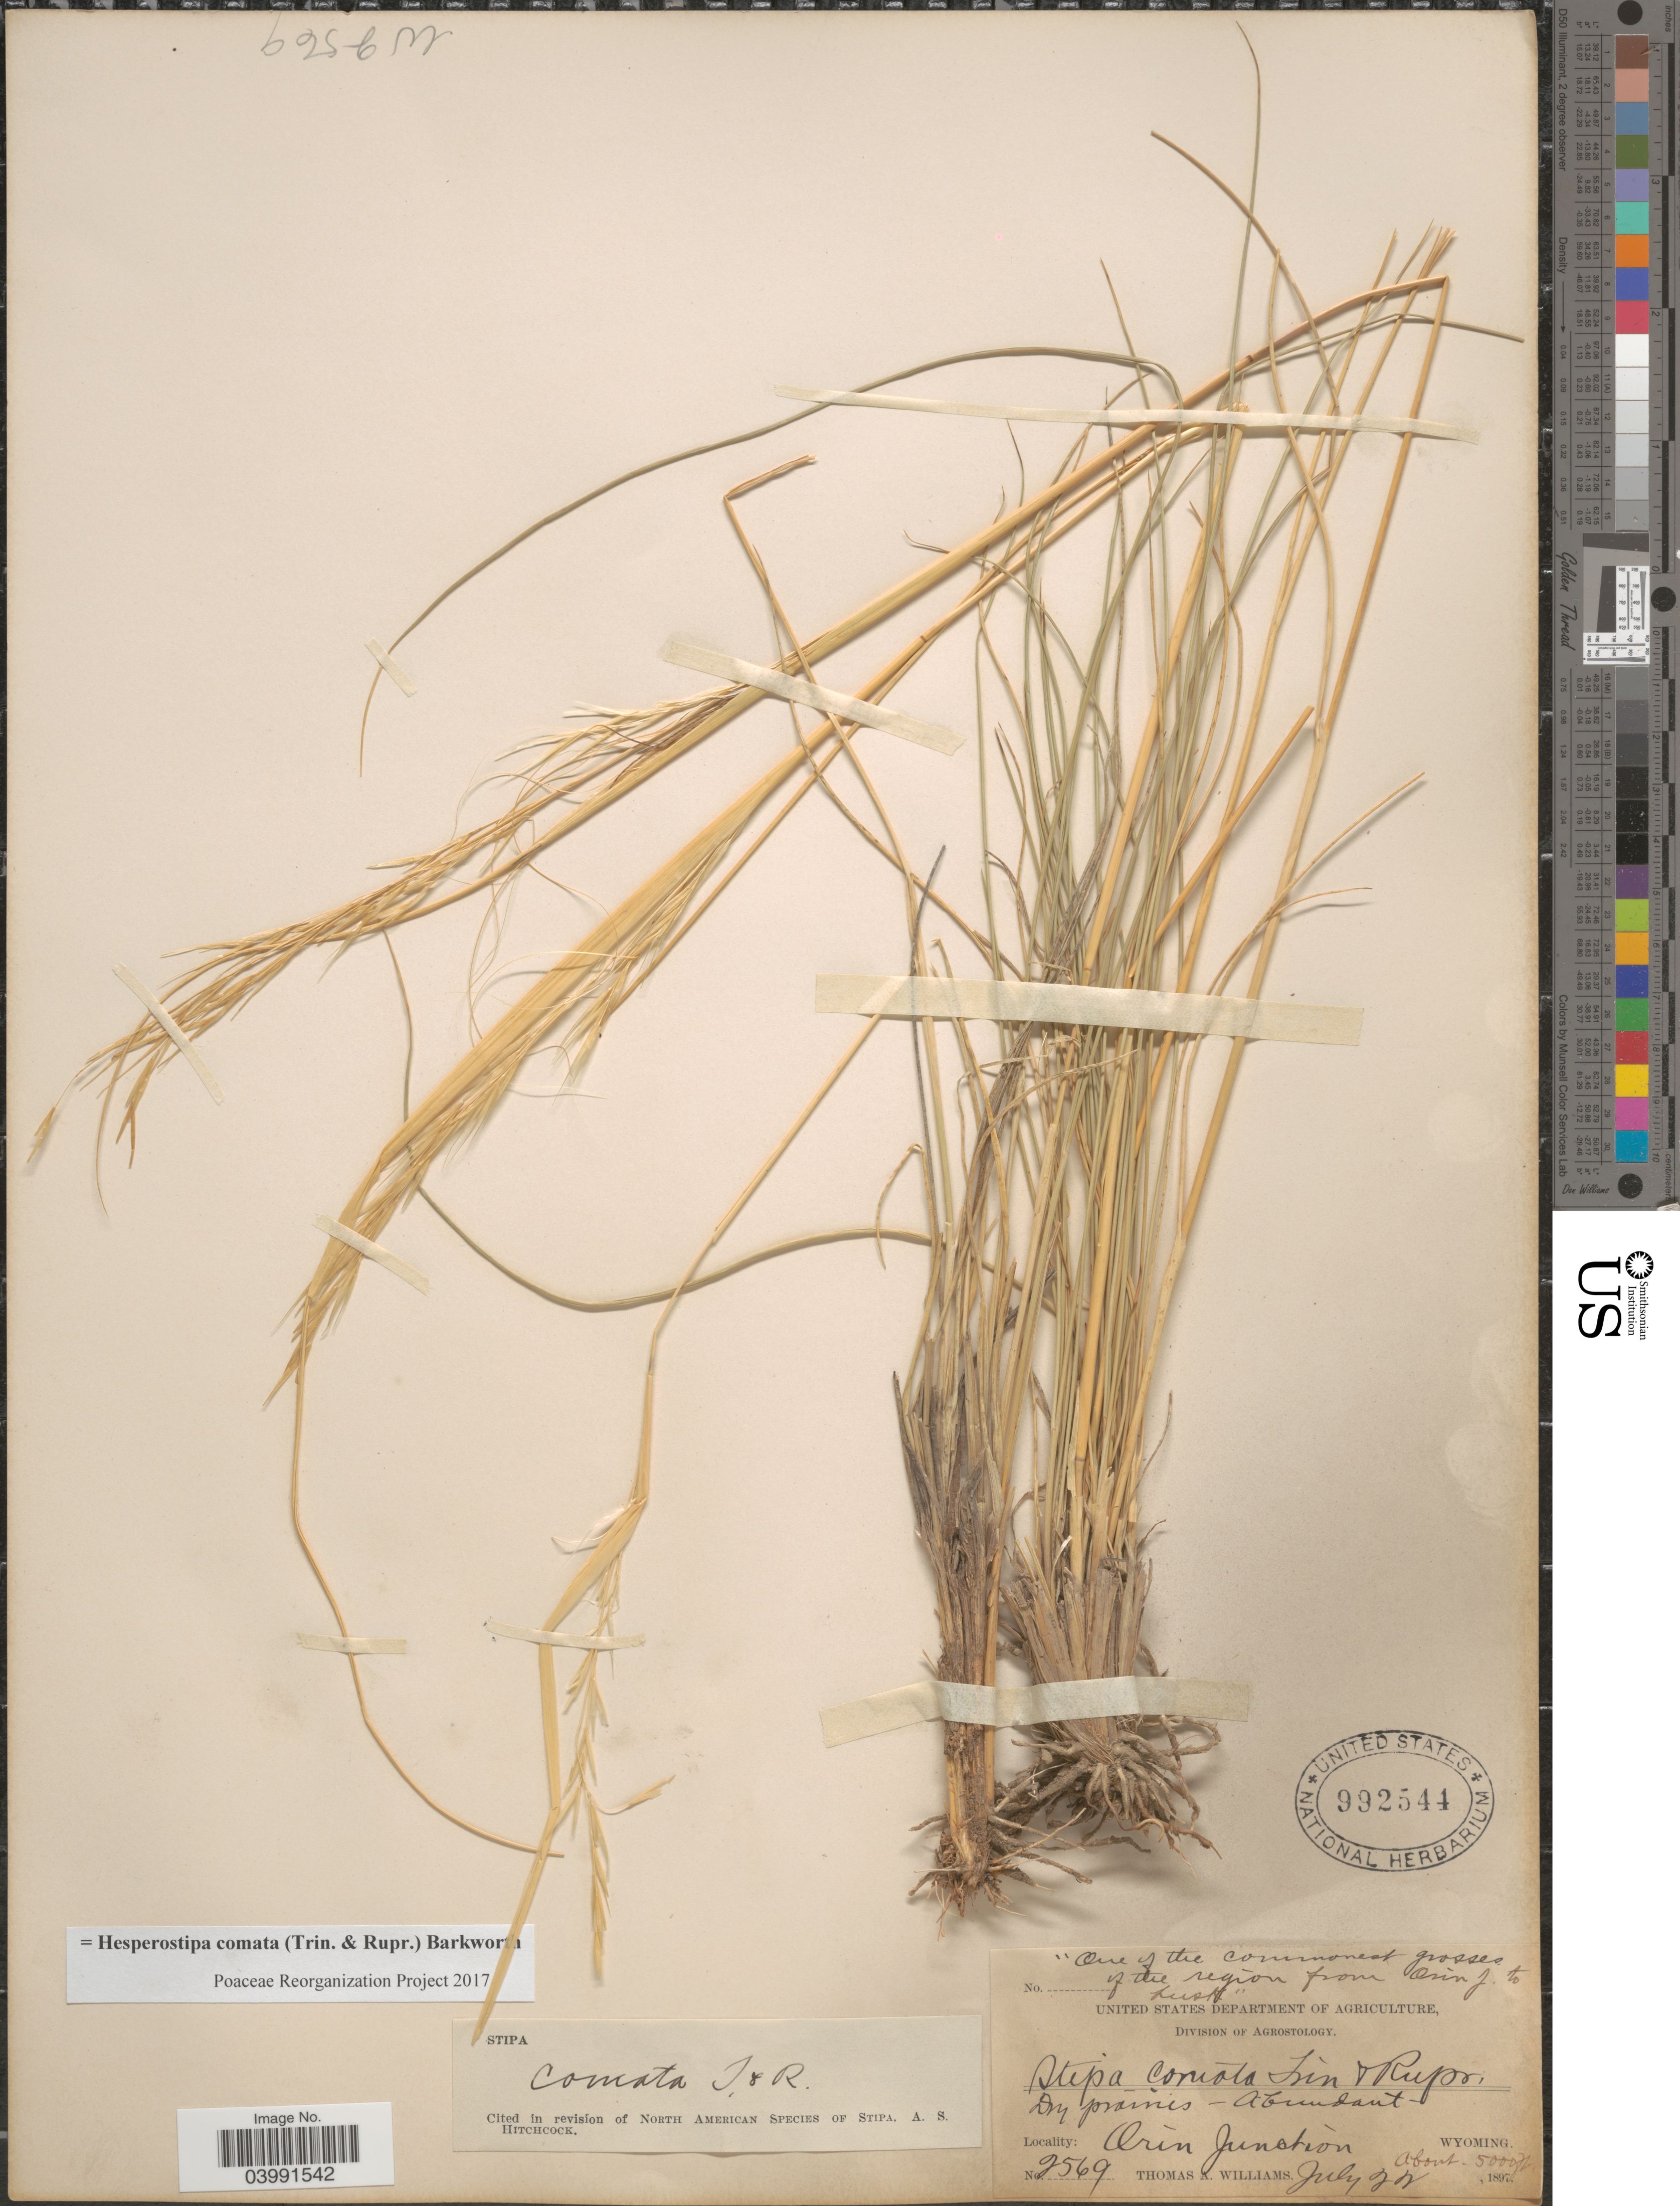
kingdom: Plantae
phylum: Tracheophyta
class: Liliopsida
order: Poales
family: Poaceae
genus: Hesperostipa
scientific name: Hesperostipa comata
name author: (Trin. & Rupr.) Barkworth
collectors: T. A. Williams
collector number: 2569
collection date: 1897-07-22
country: United States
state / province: Wyoming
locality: Orin Junction.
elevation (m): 1524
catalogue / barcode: US 992544